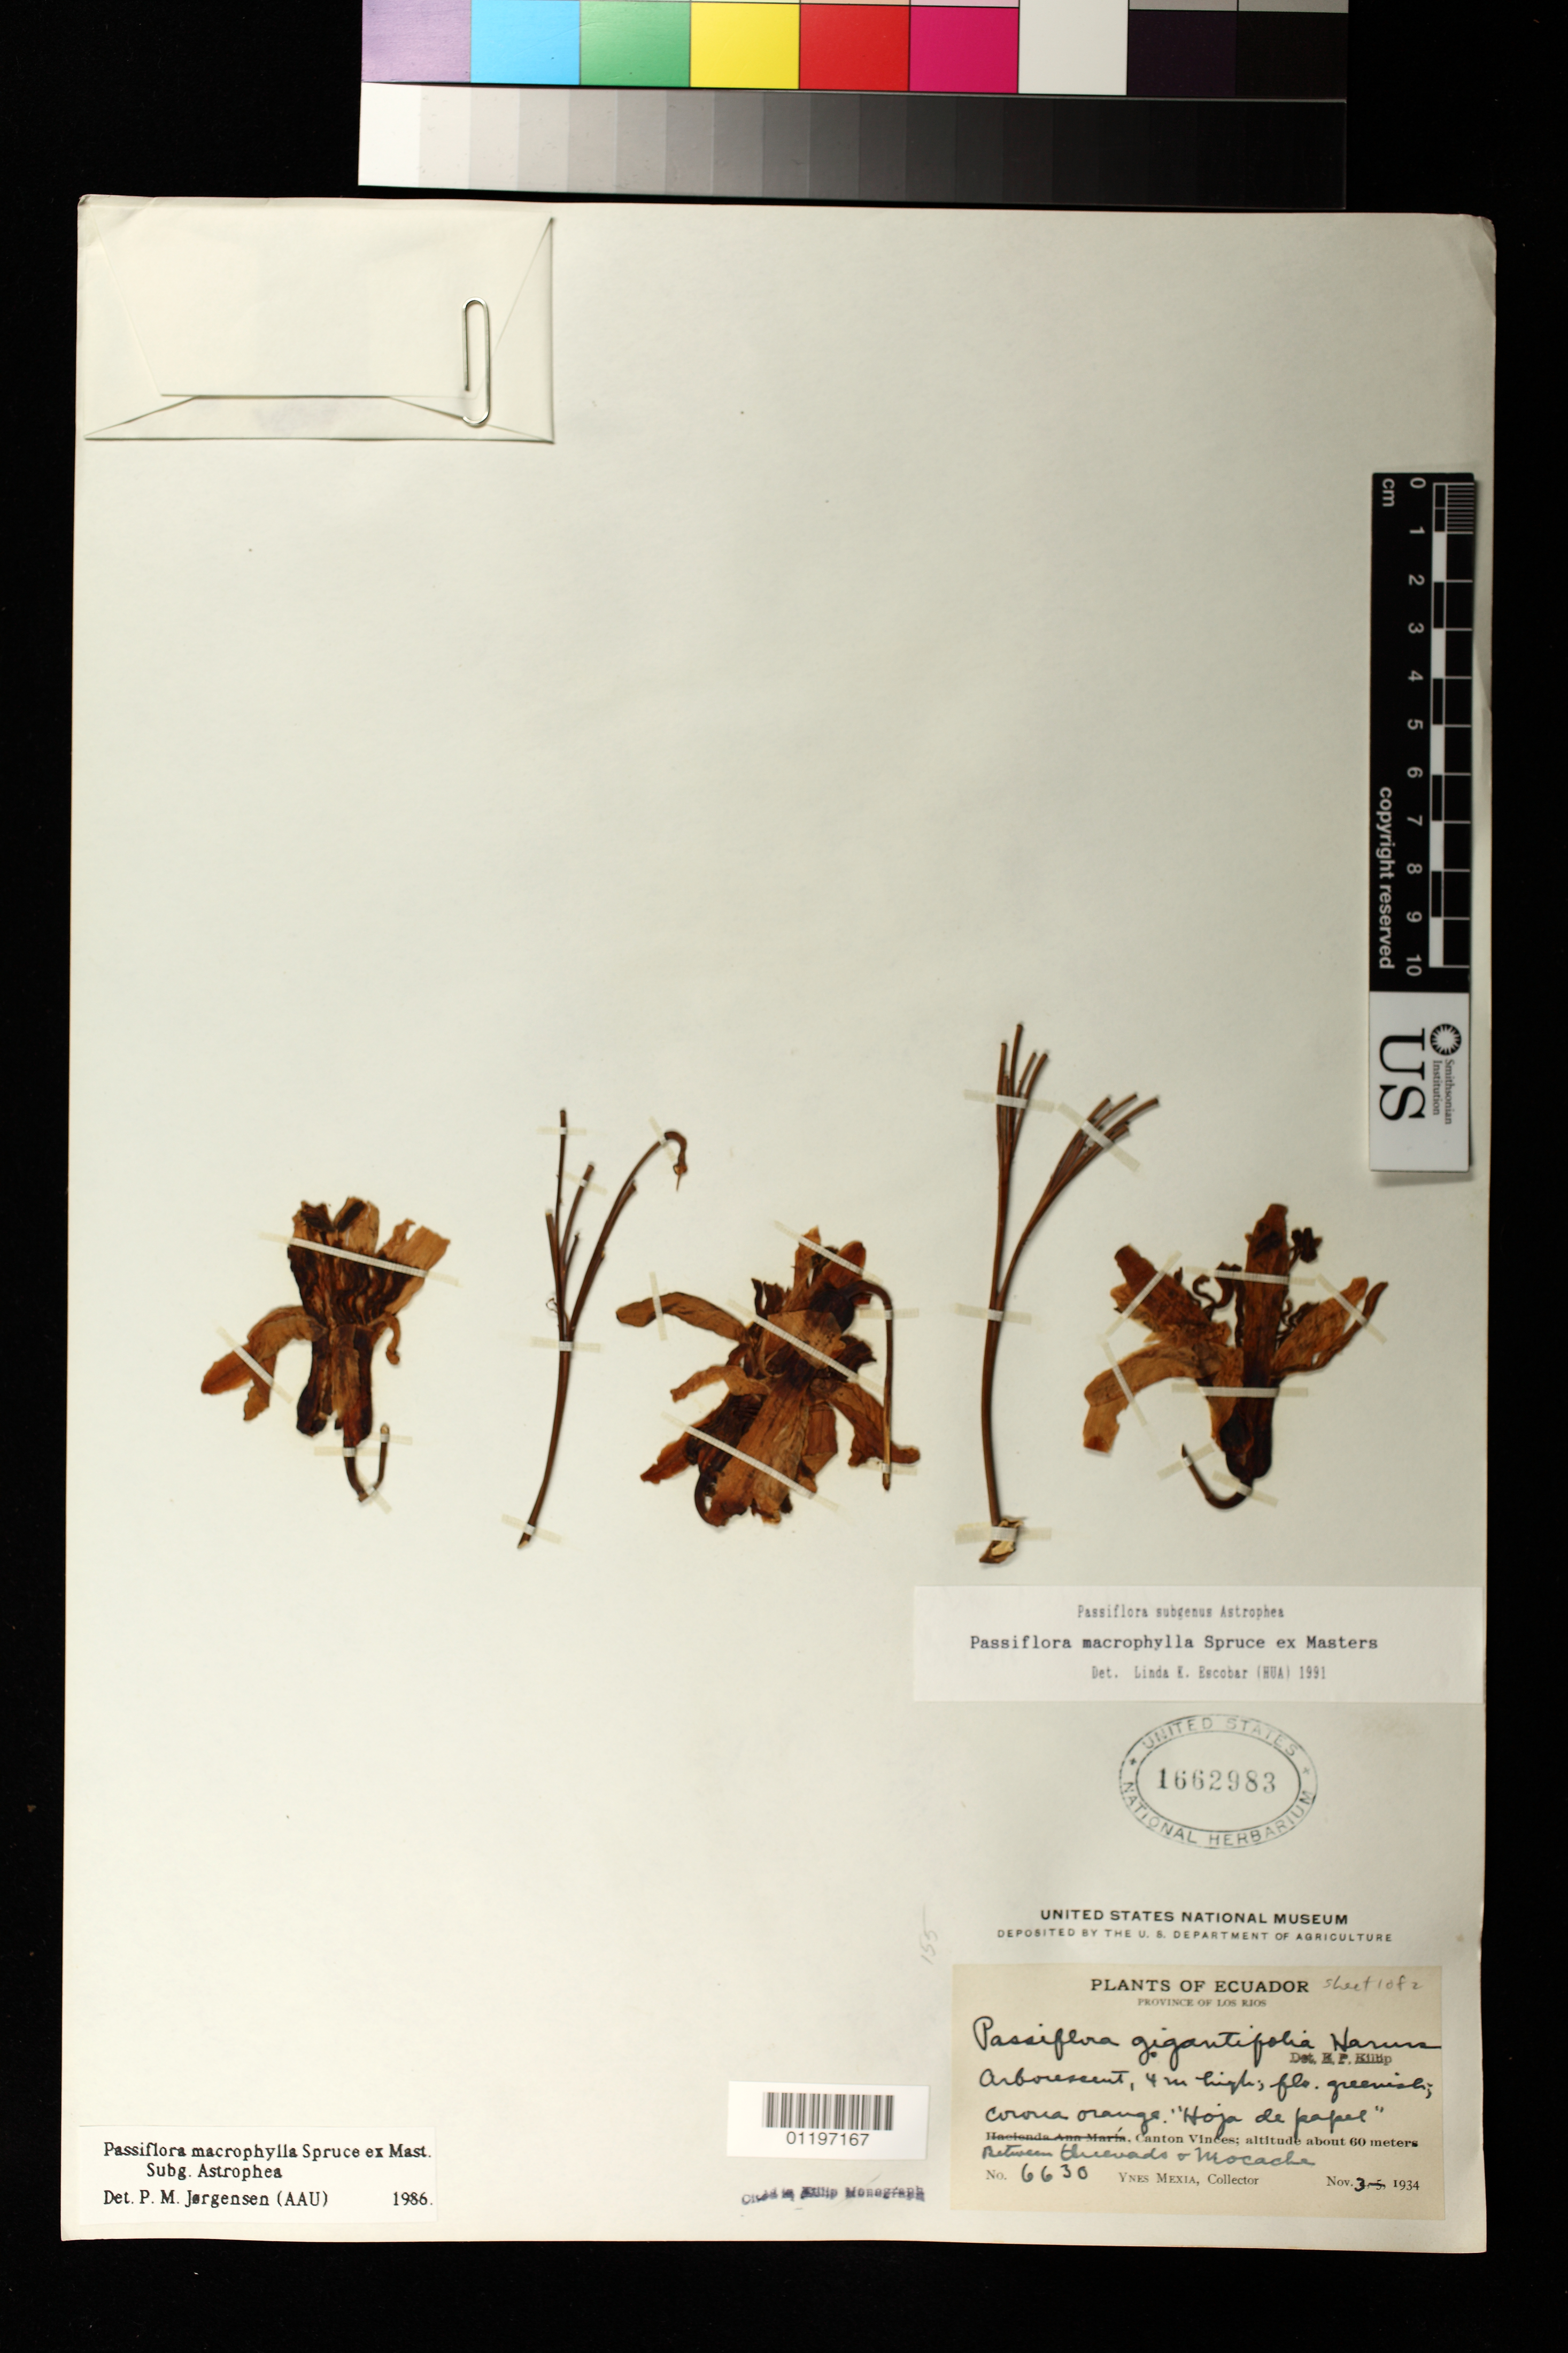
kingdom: Plantae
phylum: Tracheophyta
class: Magnoliopsida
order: Malpighiales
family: Passifloraceae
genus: Passiflora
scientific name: Passiflora macrophylla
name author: Mast.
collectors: Y. Mexia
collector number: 6630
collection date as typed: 11 Mar 1934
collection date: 1934-03-11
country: Ecuador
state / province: Los Ríos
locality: Cantón Vinces. Between Quevado & Mocache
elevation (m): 60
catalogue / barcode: US 1662983